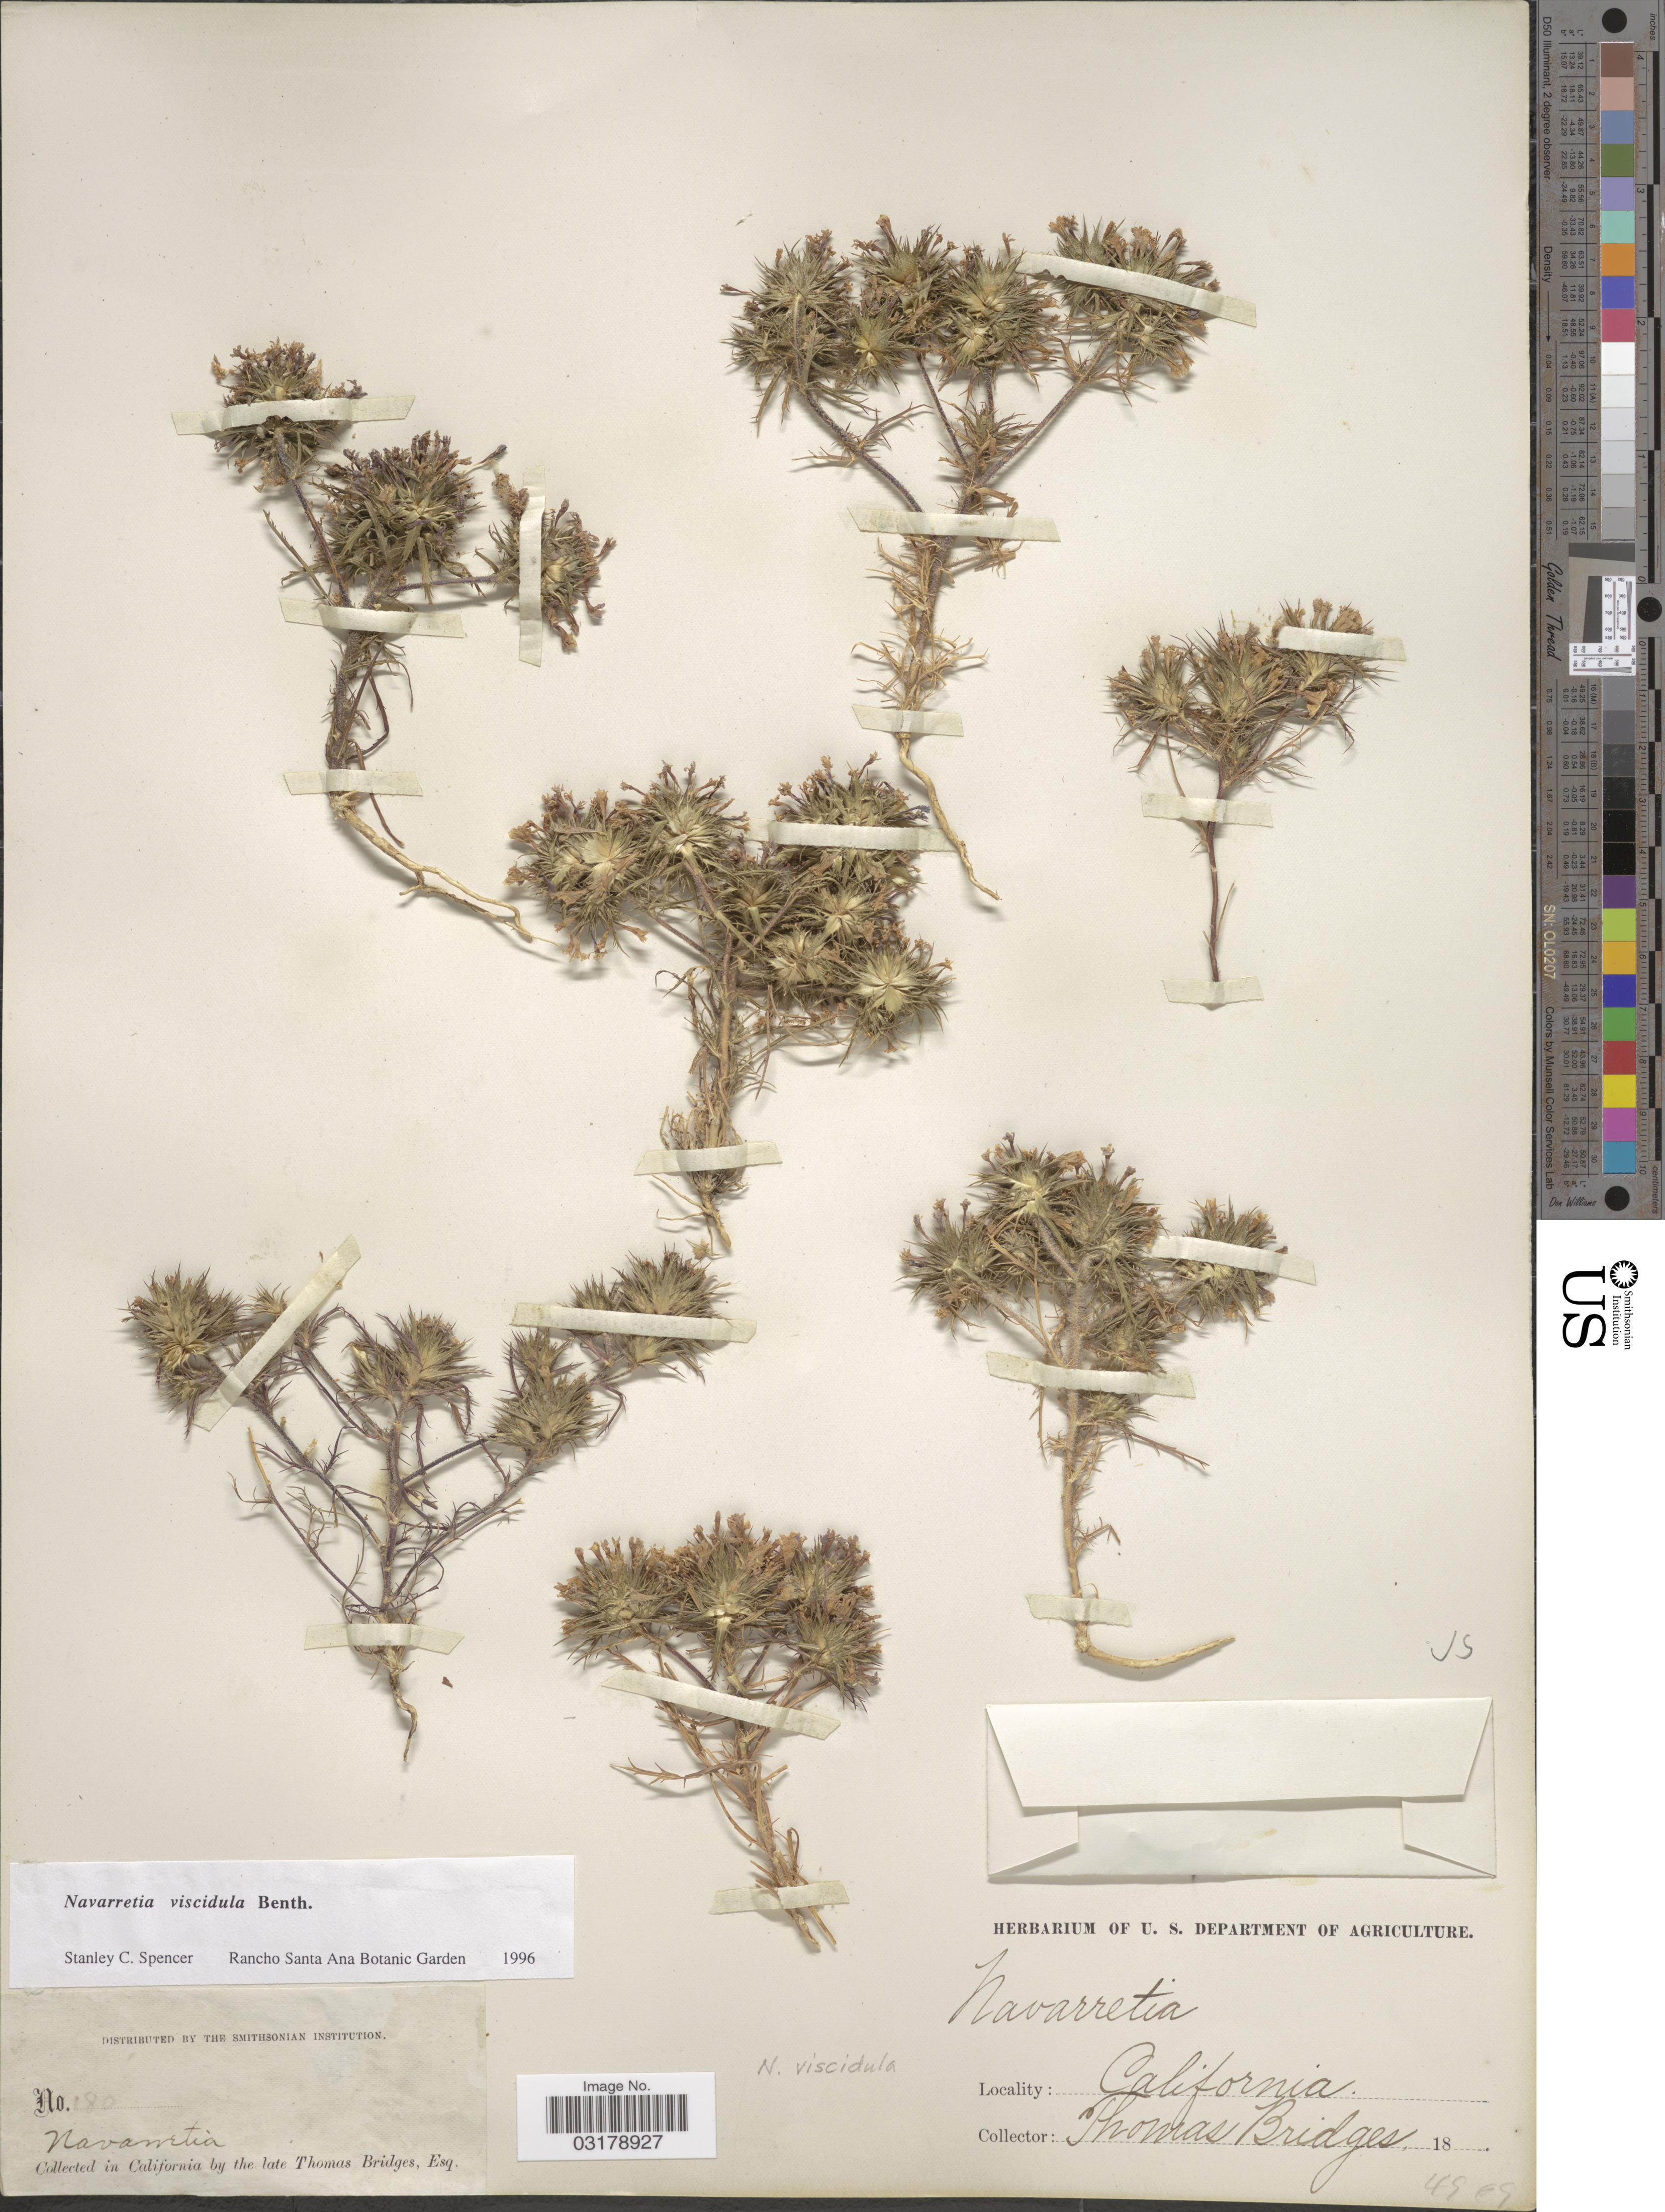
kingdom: Plantae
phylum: Tracheophyta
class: Magnoliopsida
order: Ericales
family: Polemoniaceae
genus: Navarretia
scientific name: Navarretia viscidula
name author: Benth.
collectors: T. Bridges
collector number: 180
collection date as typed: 18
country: United States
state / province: California